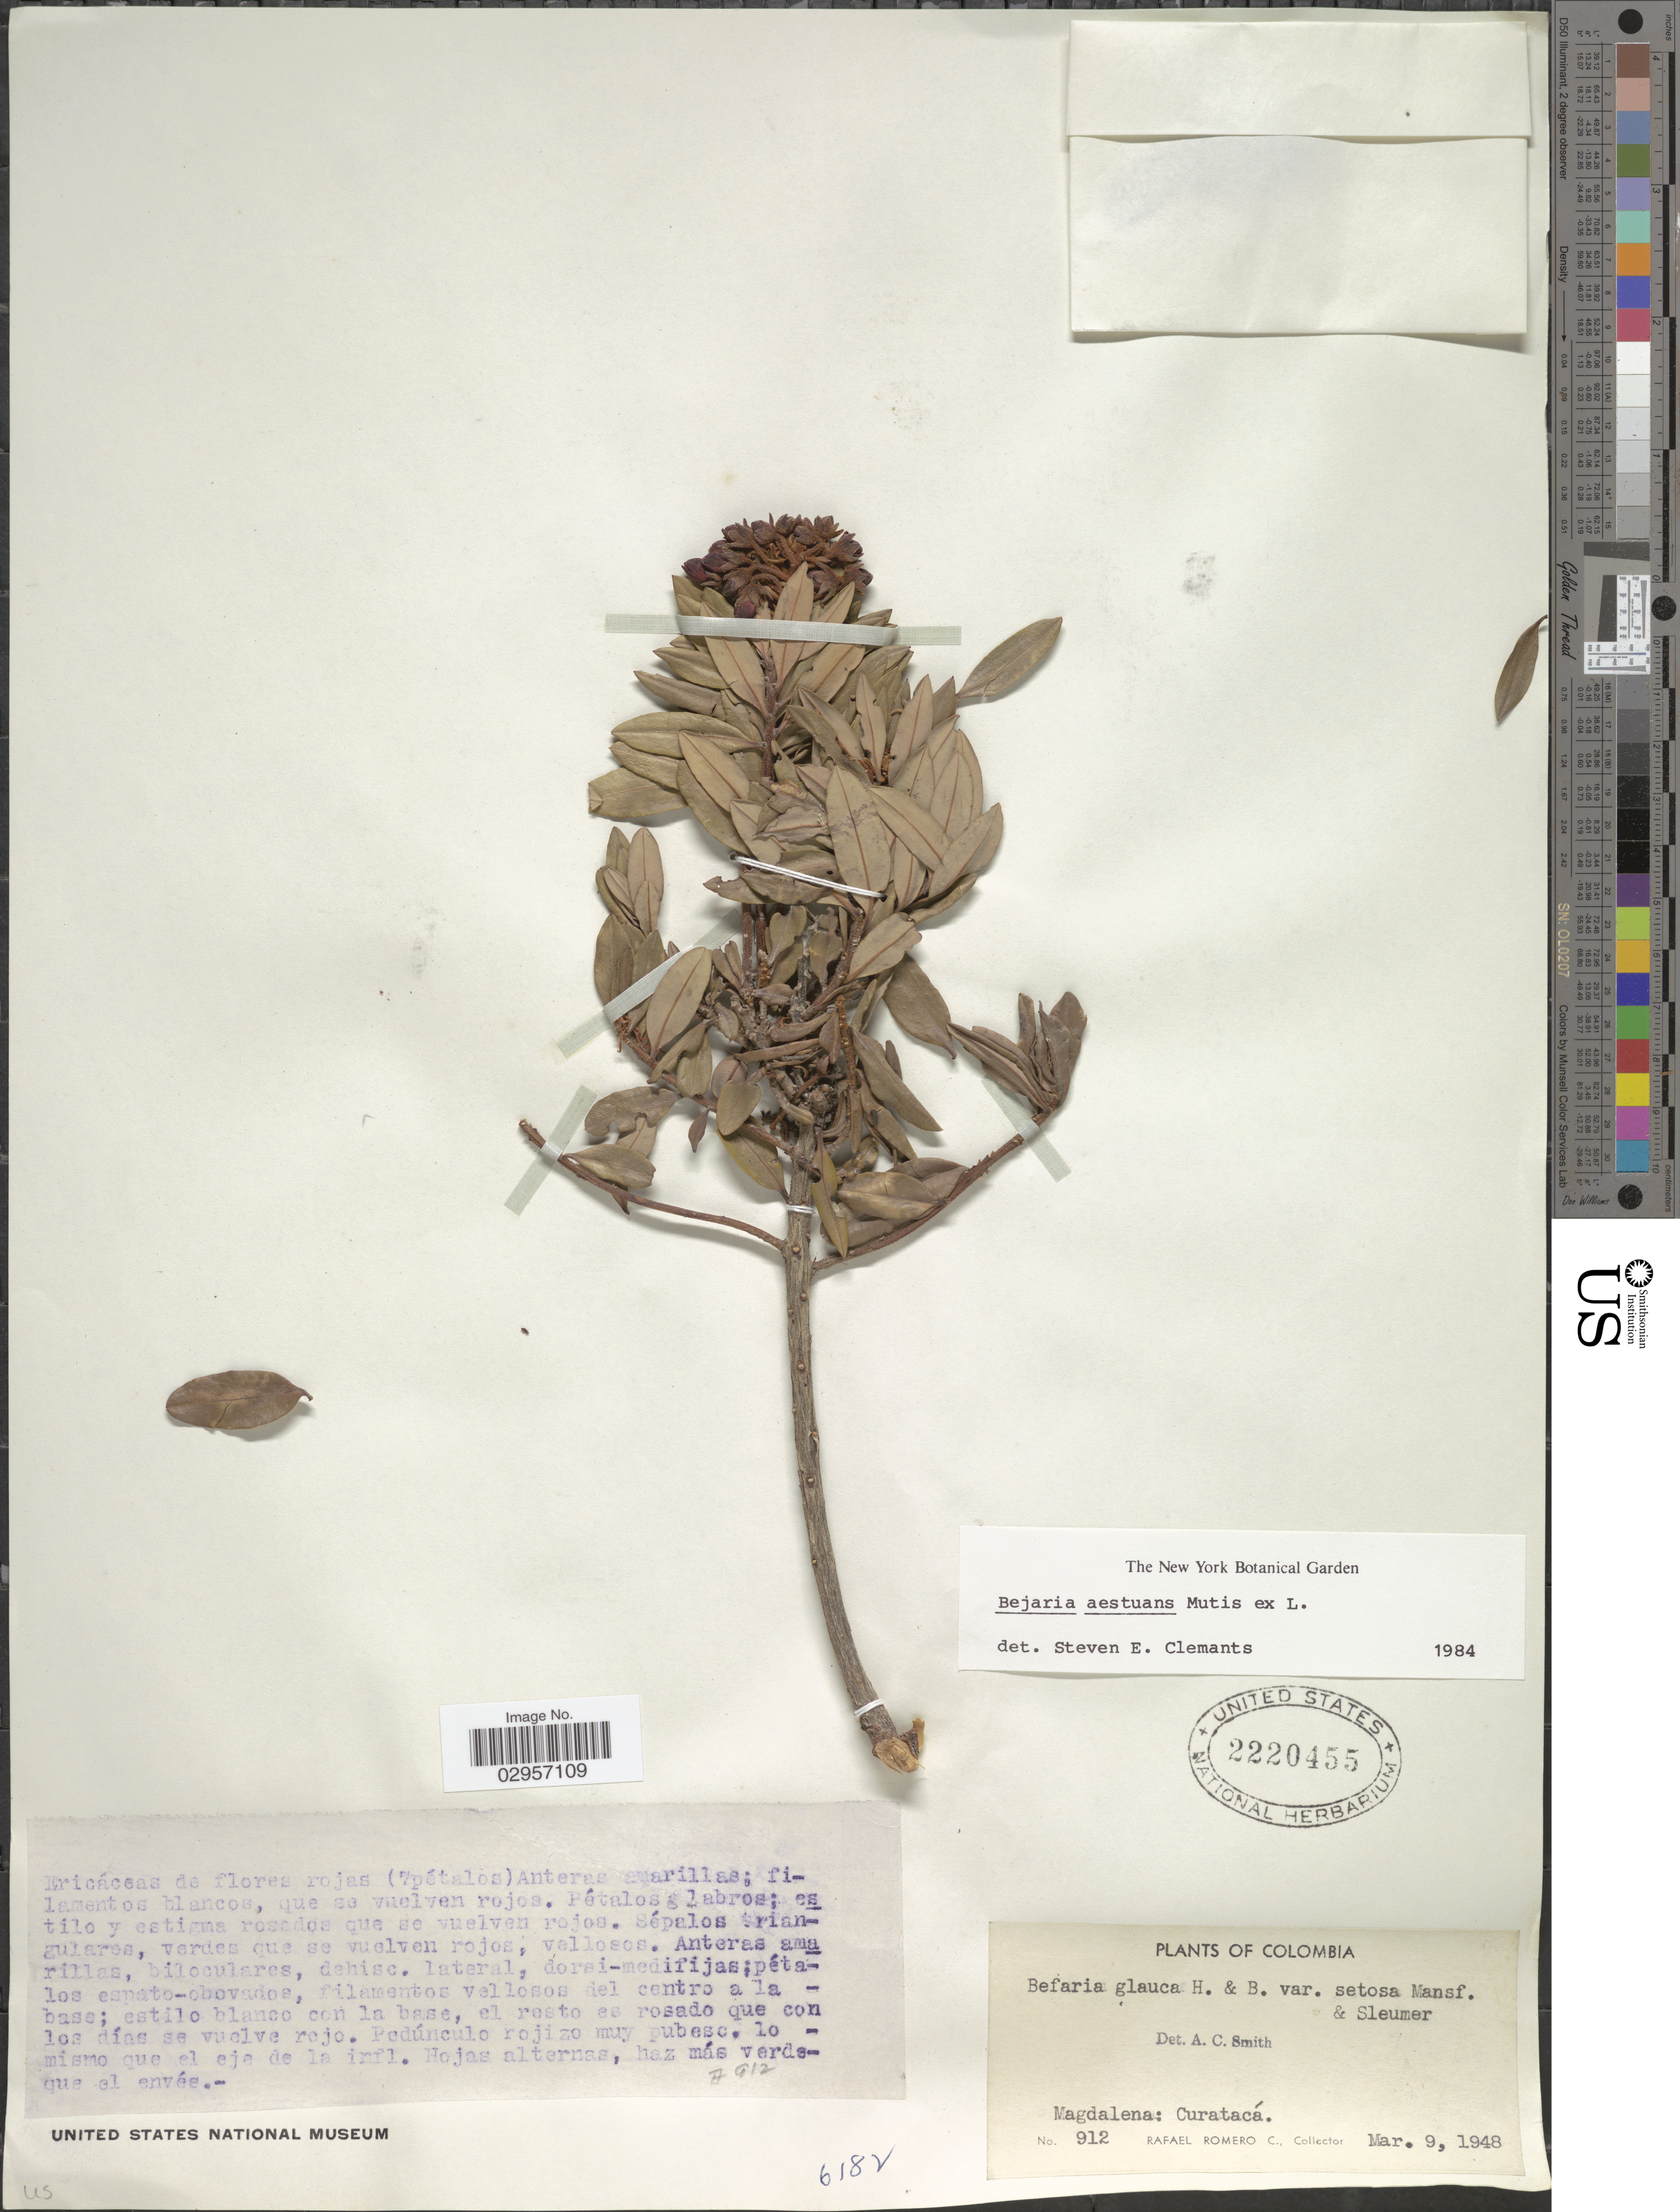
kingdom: Plantae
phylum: Tracheophyta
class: Magnoliopsida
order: Ericales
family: Ericaceae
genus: Befaria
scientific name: Befaria aestuans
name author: Mutis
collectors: R. Romero Castañeda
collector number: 912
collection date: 1948-03-09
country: Colombia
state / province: Magdalena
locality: Curatacá.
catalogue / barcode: US 2220455